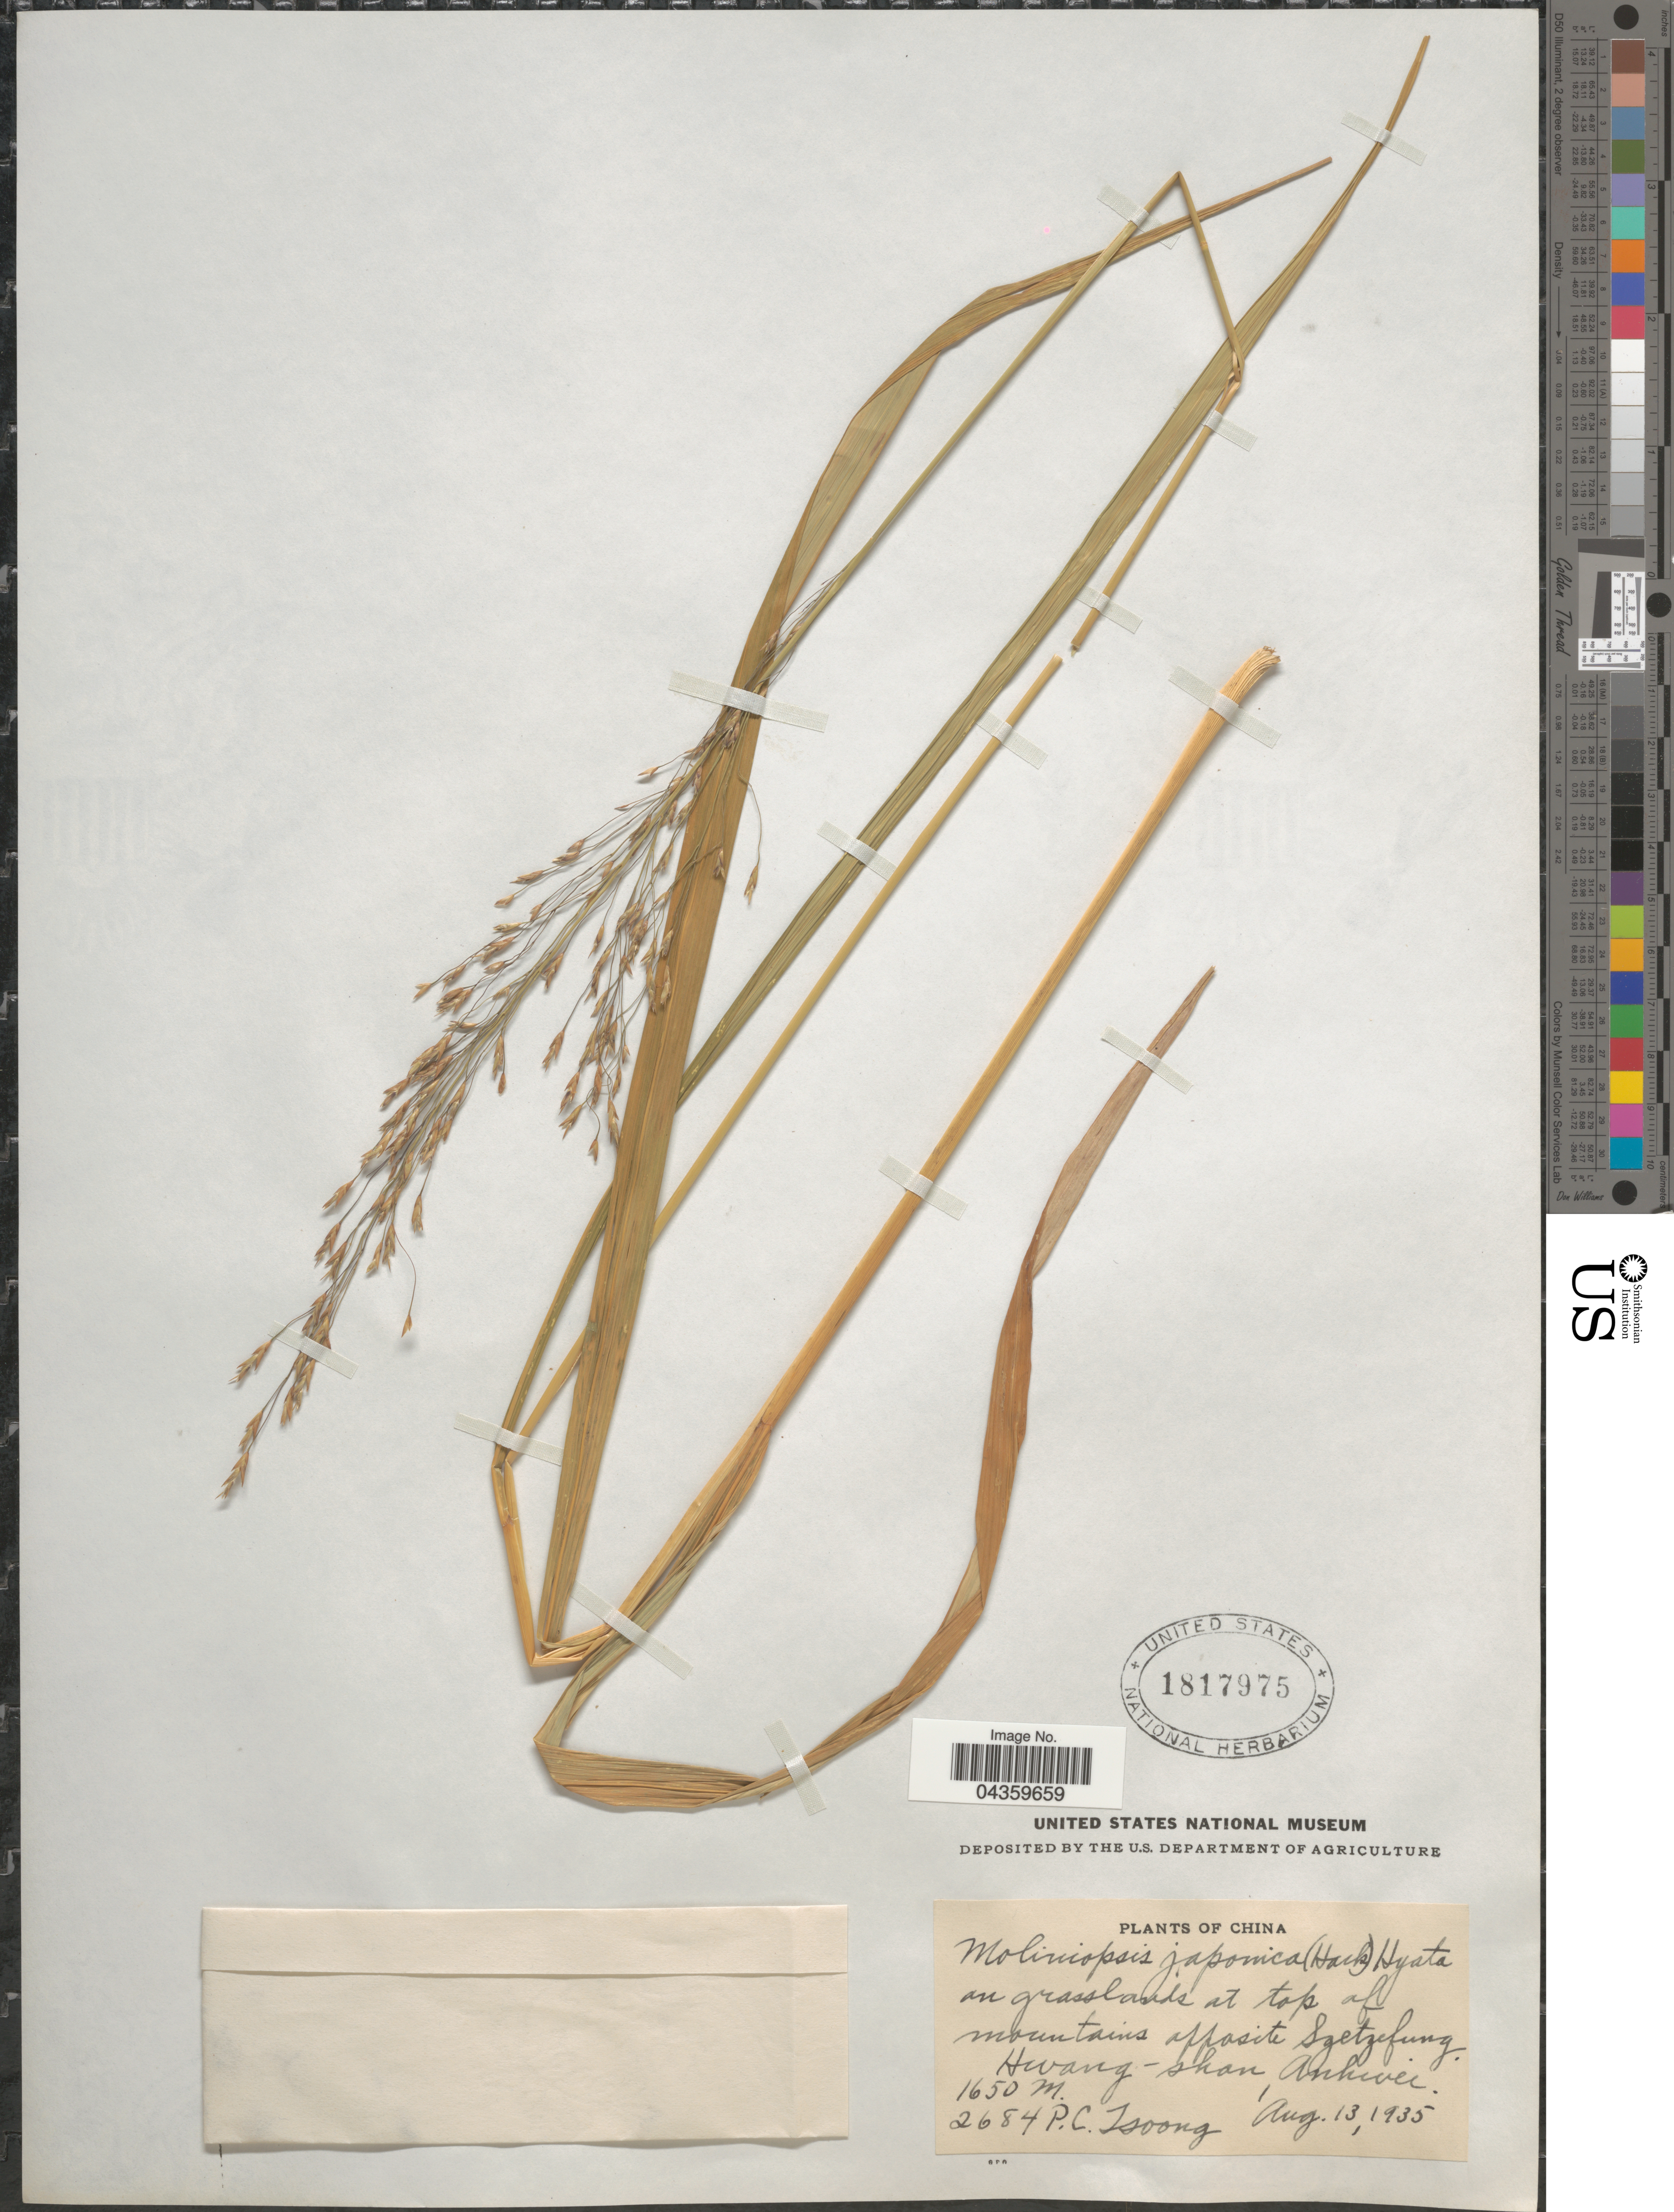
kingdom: Plantae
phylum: Tracheophyta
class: Liliopsida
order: Poales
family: Poaceae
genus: Molinia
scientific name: Molinia japonica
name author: Hack.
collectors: P. Tsoong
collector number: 2684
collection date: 1935-08-13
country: China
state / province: Anhui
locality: On grasslands at top of mountains opposite Sgetzefung [interpreted]. Hwang-shan, Anhwei.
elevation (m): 1650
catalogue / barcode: US 1817975